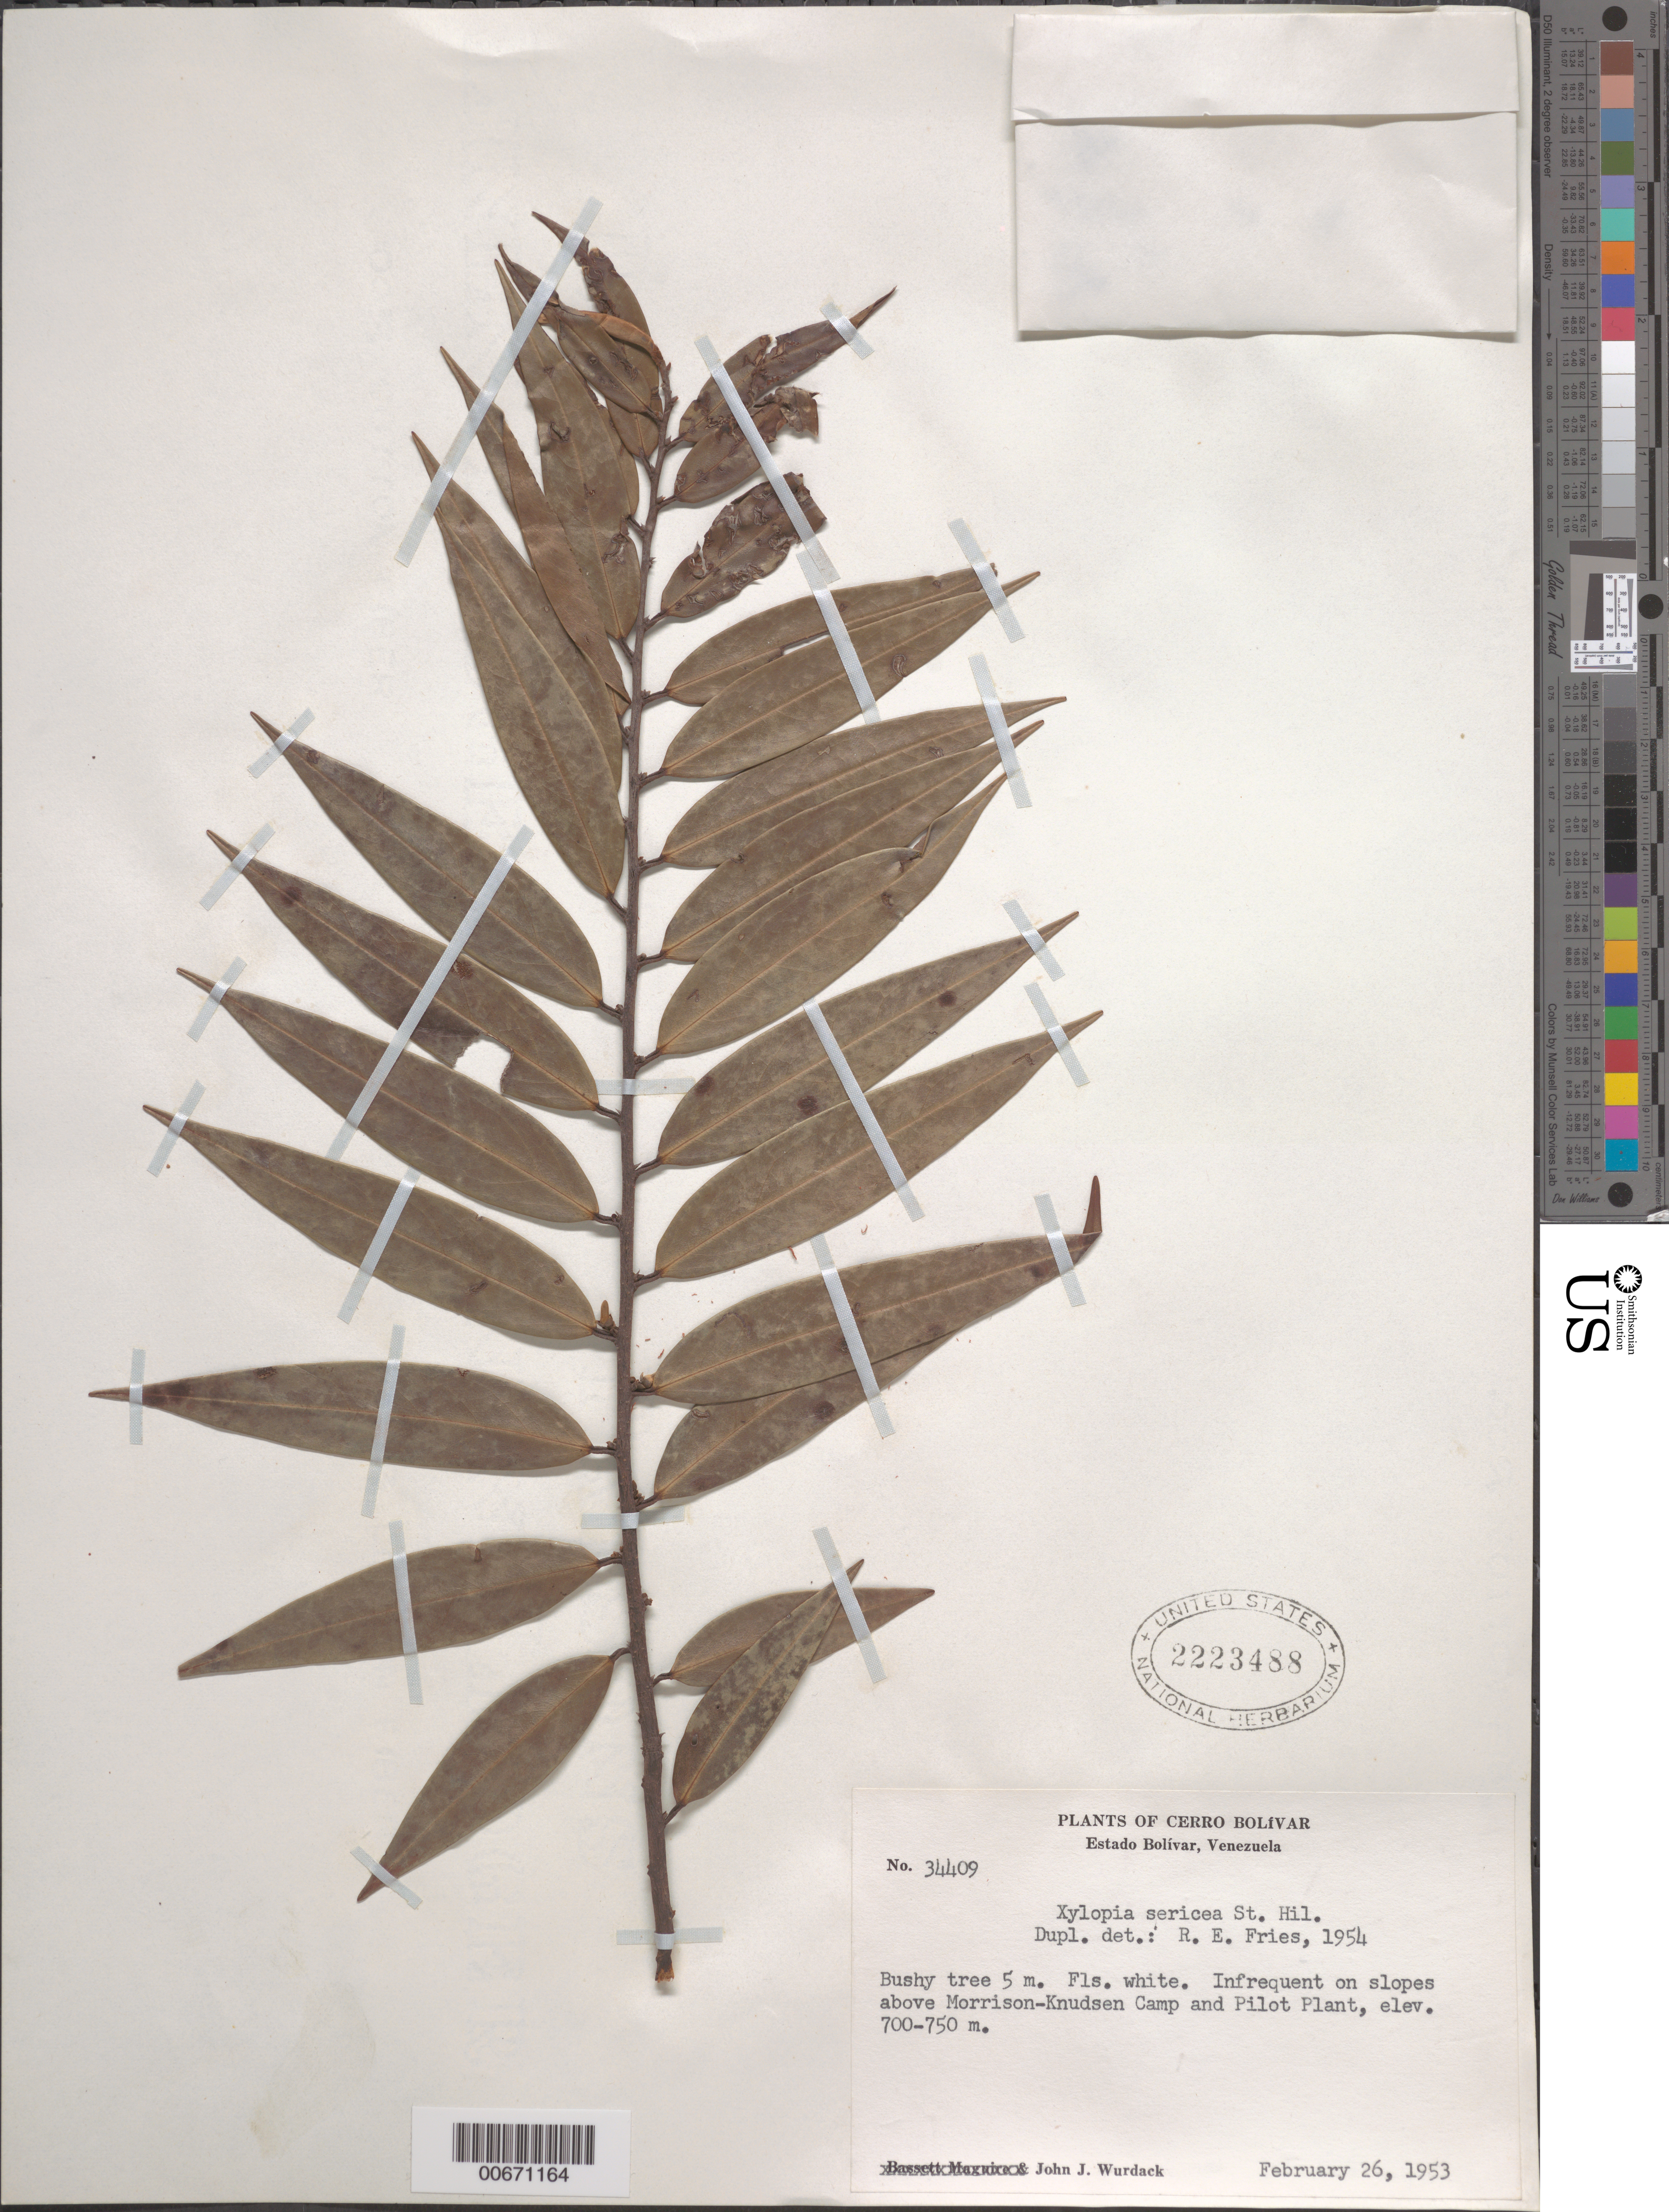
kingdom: Plantae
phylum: Tracheophyta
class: Magnoliopsida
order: Magnoliales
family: Annonaceae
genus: Xylopia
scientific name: Xylopia sericea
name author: A. St.-Hil.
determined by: Fries, R. E.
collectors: J. J. Wurdack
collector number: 34409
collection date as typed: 26-Feb-53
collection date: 1953-02-26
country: Venezuela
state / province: Bolívar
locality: Morrison-Knudsen Camp to Pilot Plant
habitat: Slopes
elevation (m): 700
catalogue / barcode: US 2223488